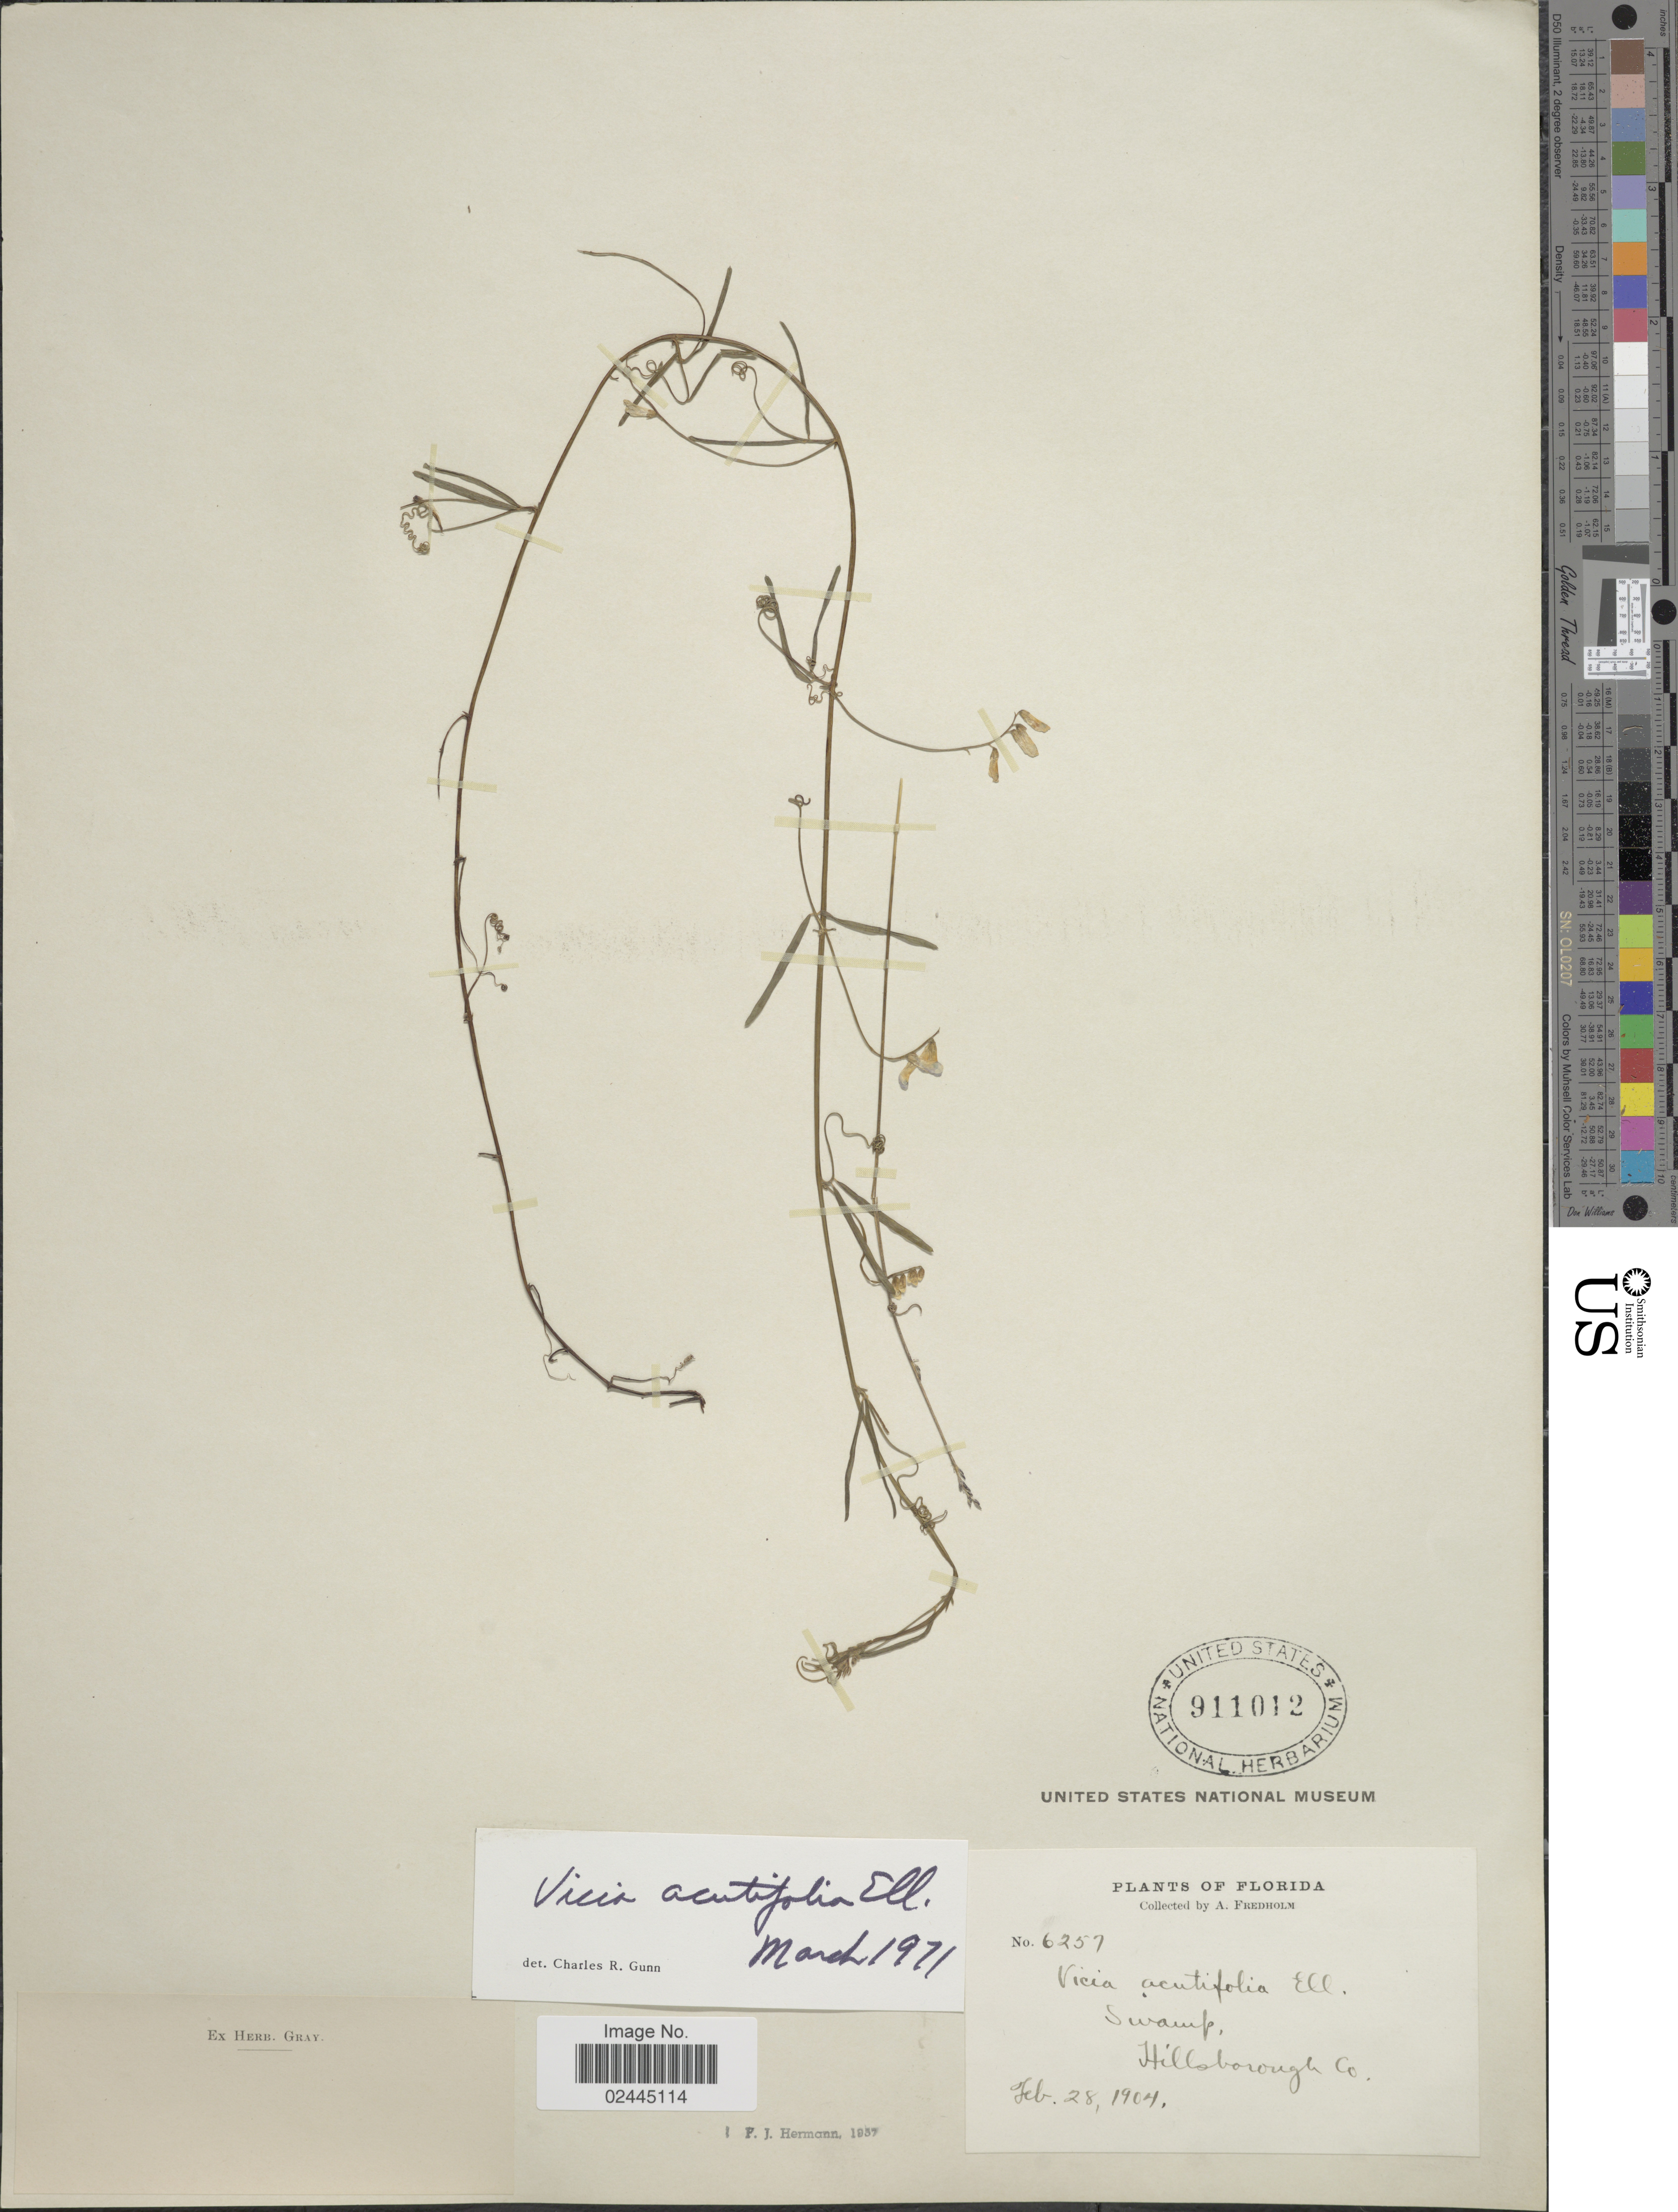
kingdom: Plantae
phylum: Tracheophyta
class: Magnoliopsida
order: Fabales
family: Fabaceae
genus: Vicia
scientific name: Vicia acutifolia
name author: Elliott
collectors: A. Fredholm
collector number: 6257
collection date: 1904-02-28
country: United States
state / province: Florida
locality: Swamp, Hillsborough Co.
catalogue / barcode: US 911012